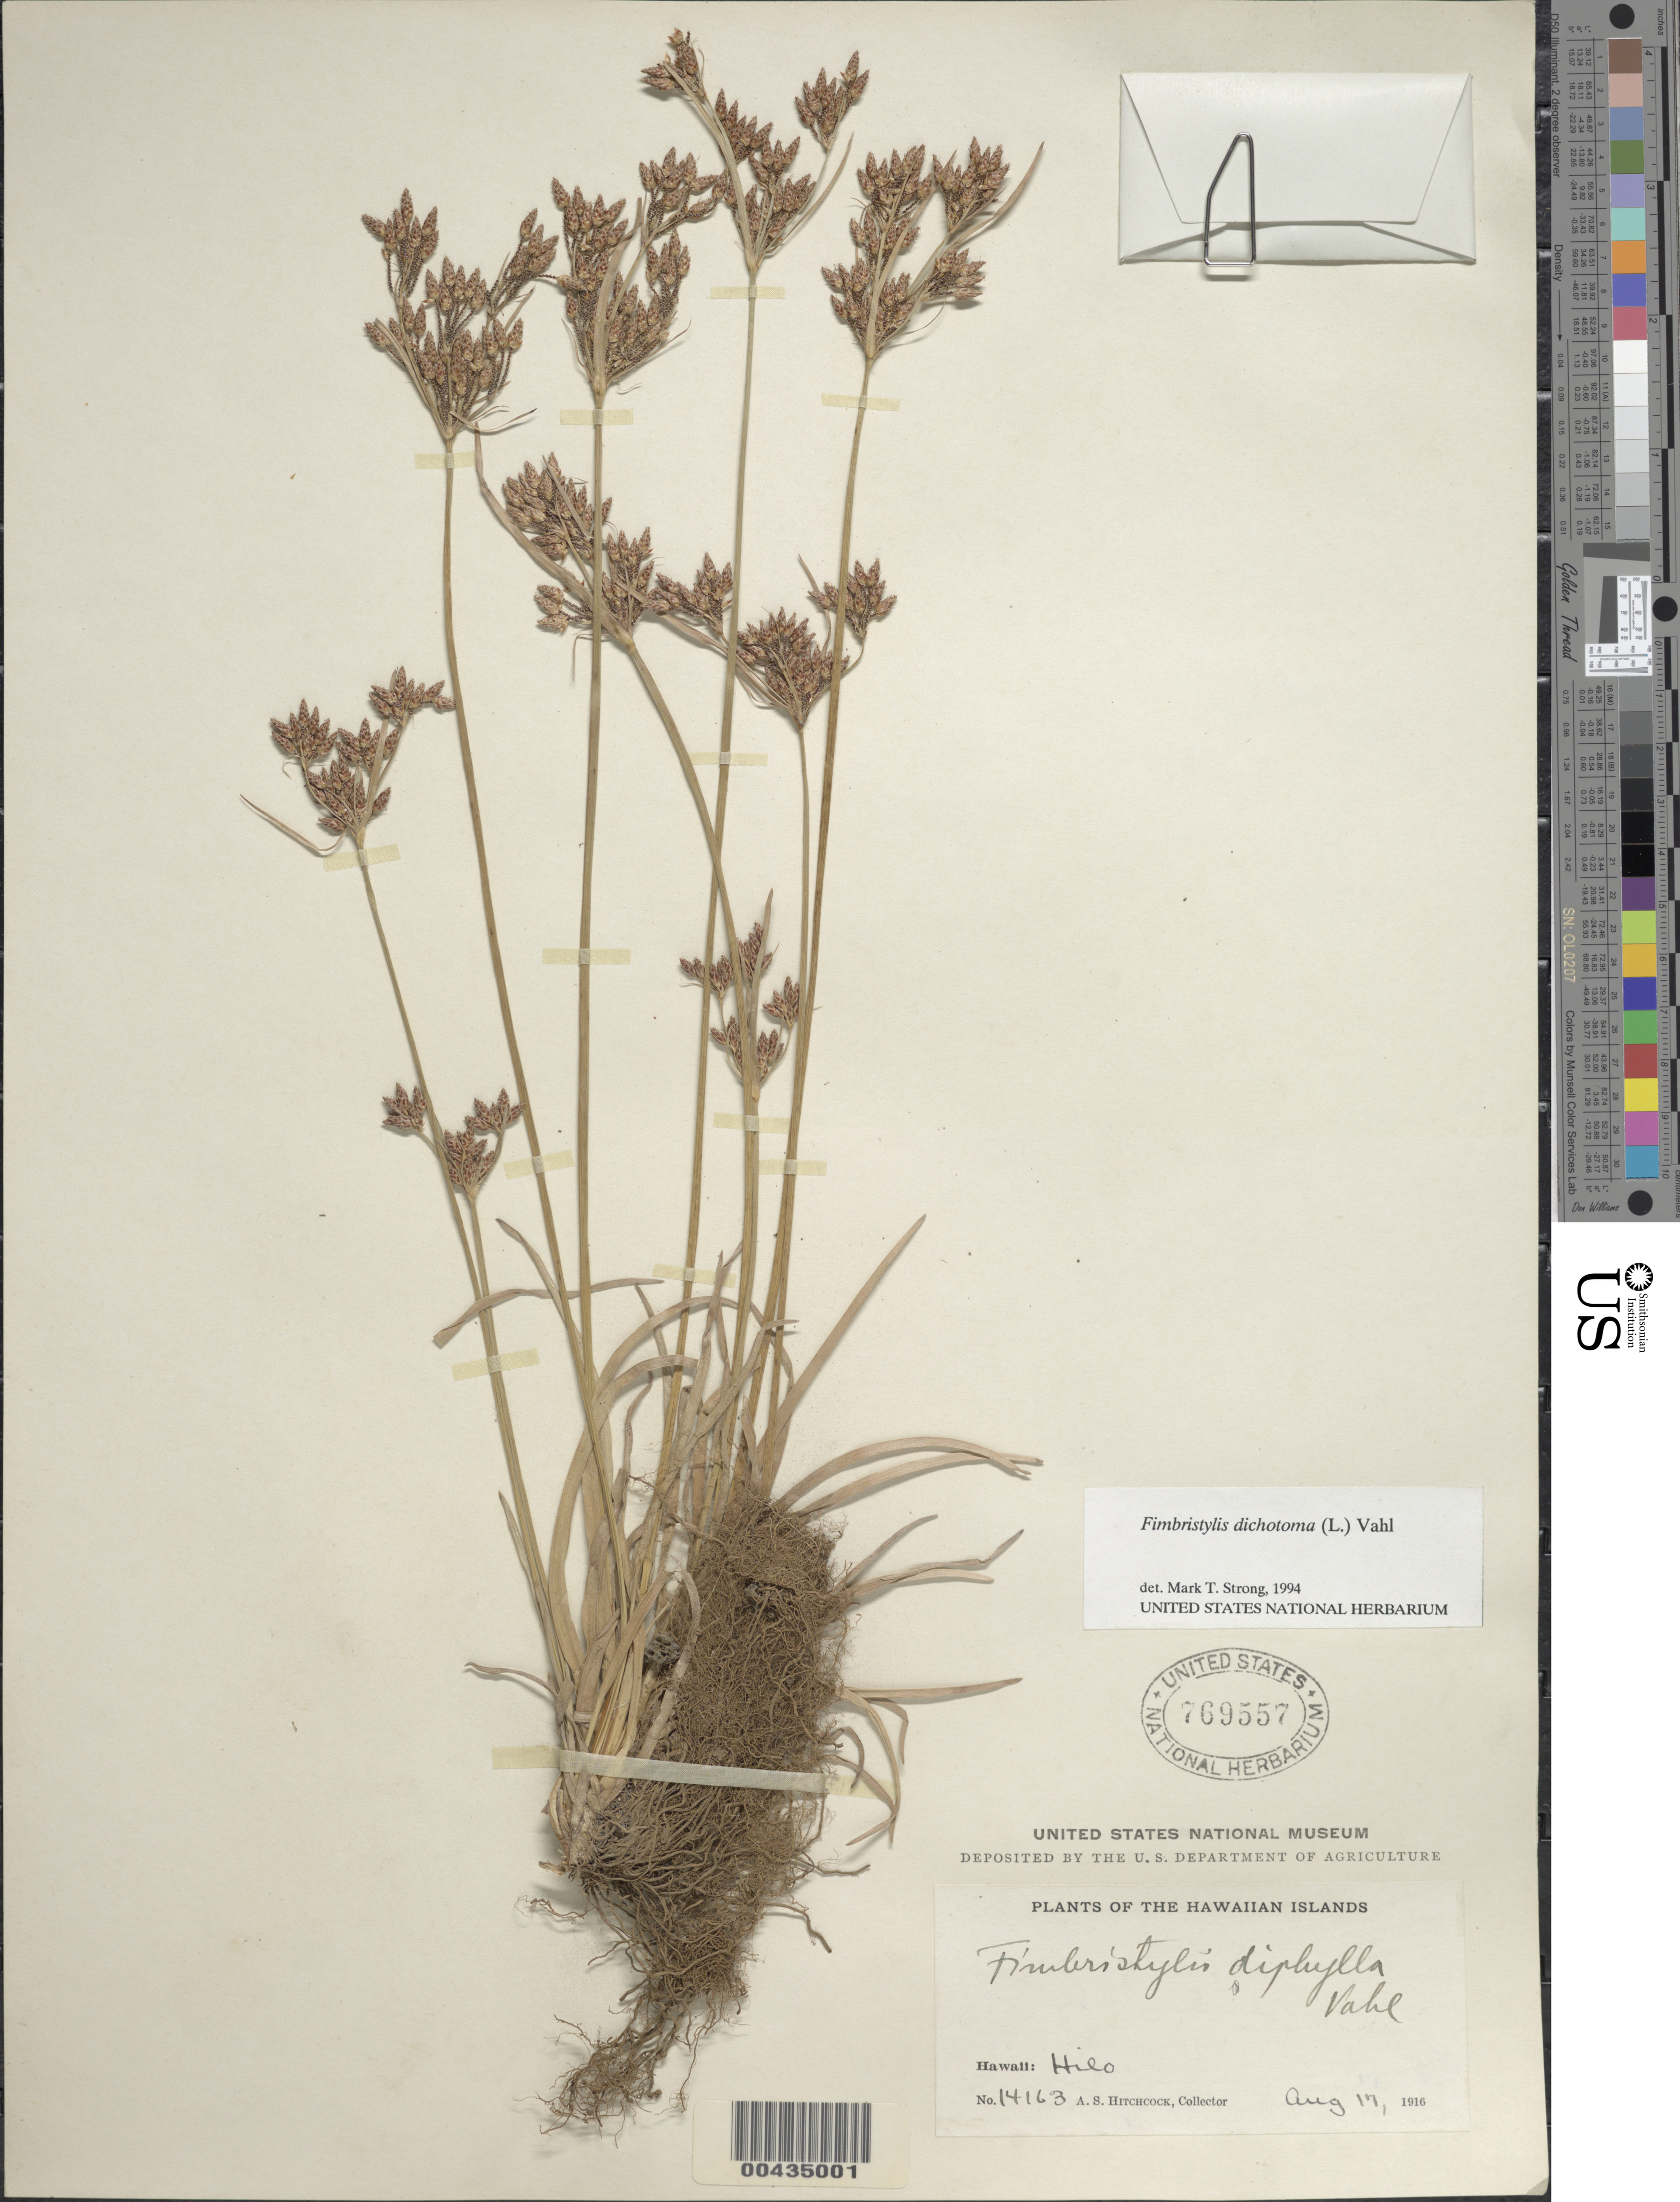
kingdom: Plantae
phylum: Tracheophyta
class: Liliopsida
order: Poales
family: Cyperaceae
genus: Fimbristylis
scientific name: Fimbristylis dichotoma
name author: (L.) Vahl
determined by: Strong, M. T., (US), Smithsonian Institution - National Museum of Natural History (UNITED STATES)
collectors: A. S. Hitchcock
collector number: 14163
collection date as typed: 17 Aug 1916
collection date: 1916-08-17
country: United States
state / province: Hawaii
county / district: Hawaii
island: Hawaii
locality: Hilo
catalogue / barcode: US 769557